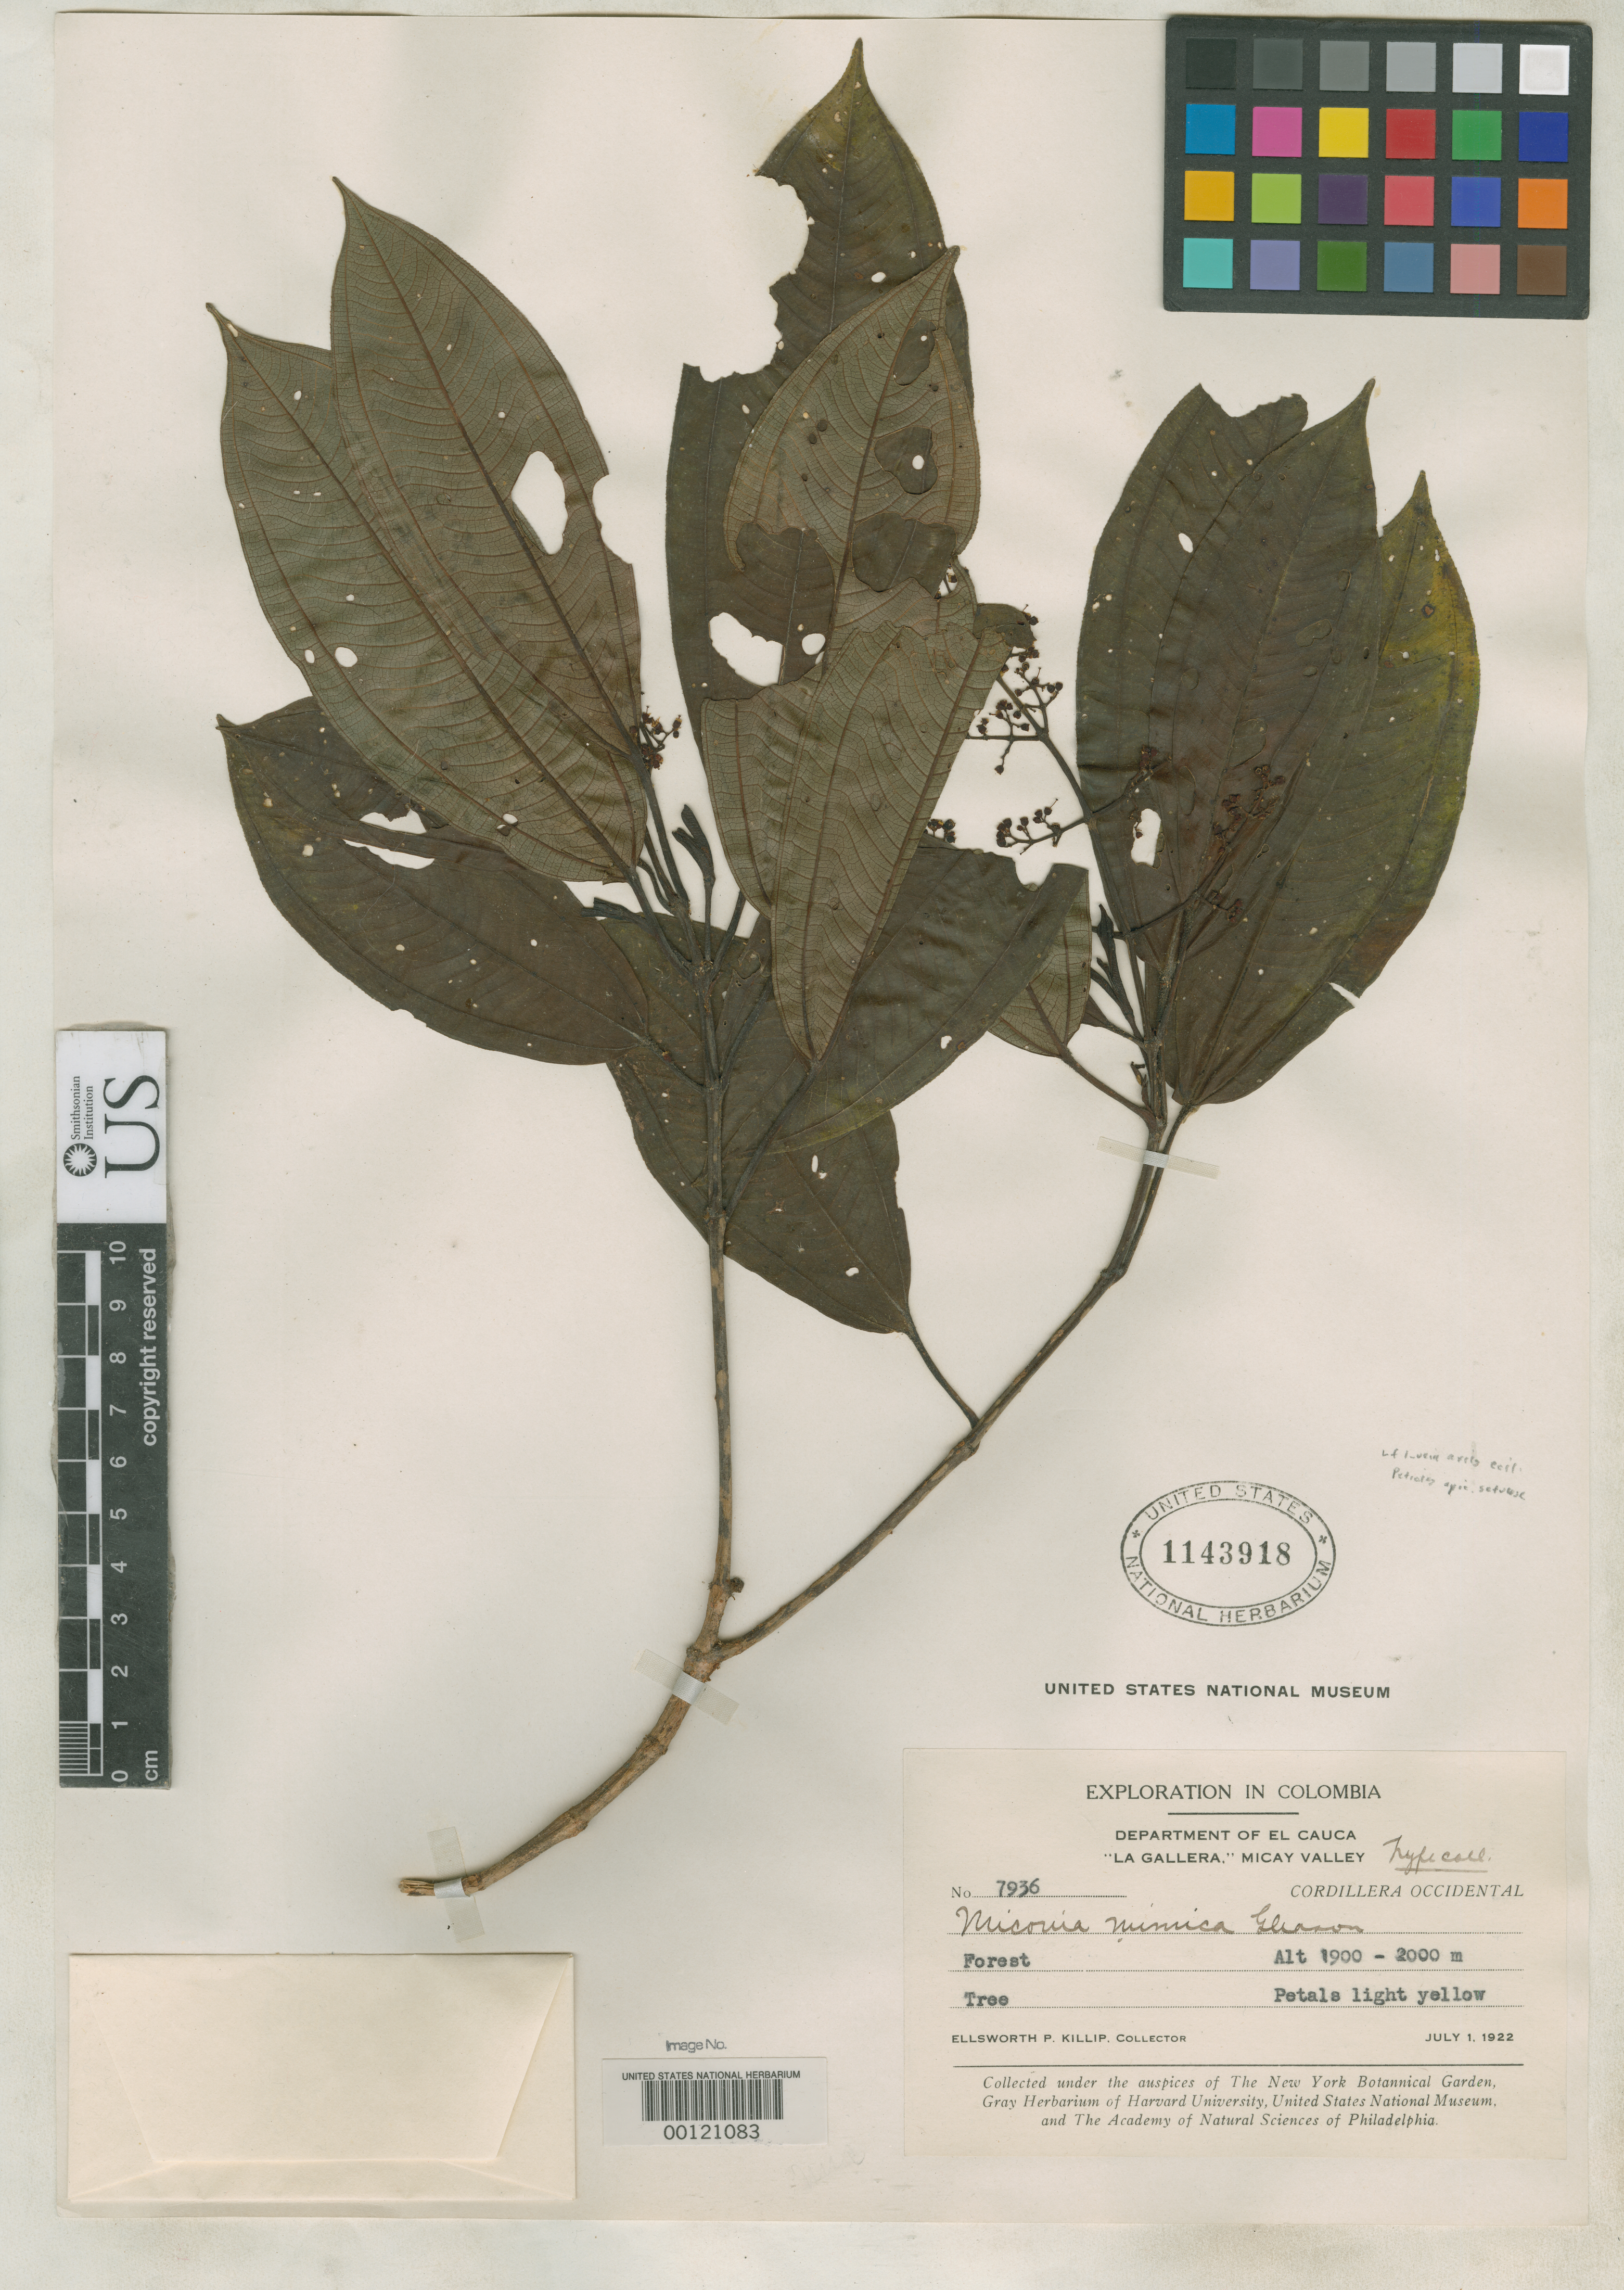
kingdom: Plantae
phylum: Tracheophyta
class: Magnoliopsida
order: Myrtales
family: Melastomataceae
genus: Miconia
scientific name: Miconia mimica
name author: Gleason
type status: Isotype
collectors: E. P. Killip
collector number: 7936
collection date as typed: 01 Jul 1922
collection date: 1922-07-01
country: Colombia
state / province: Cauca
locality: La Gallera, Micay Valley.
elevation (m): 1900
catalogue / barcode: US 1143918